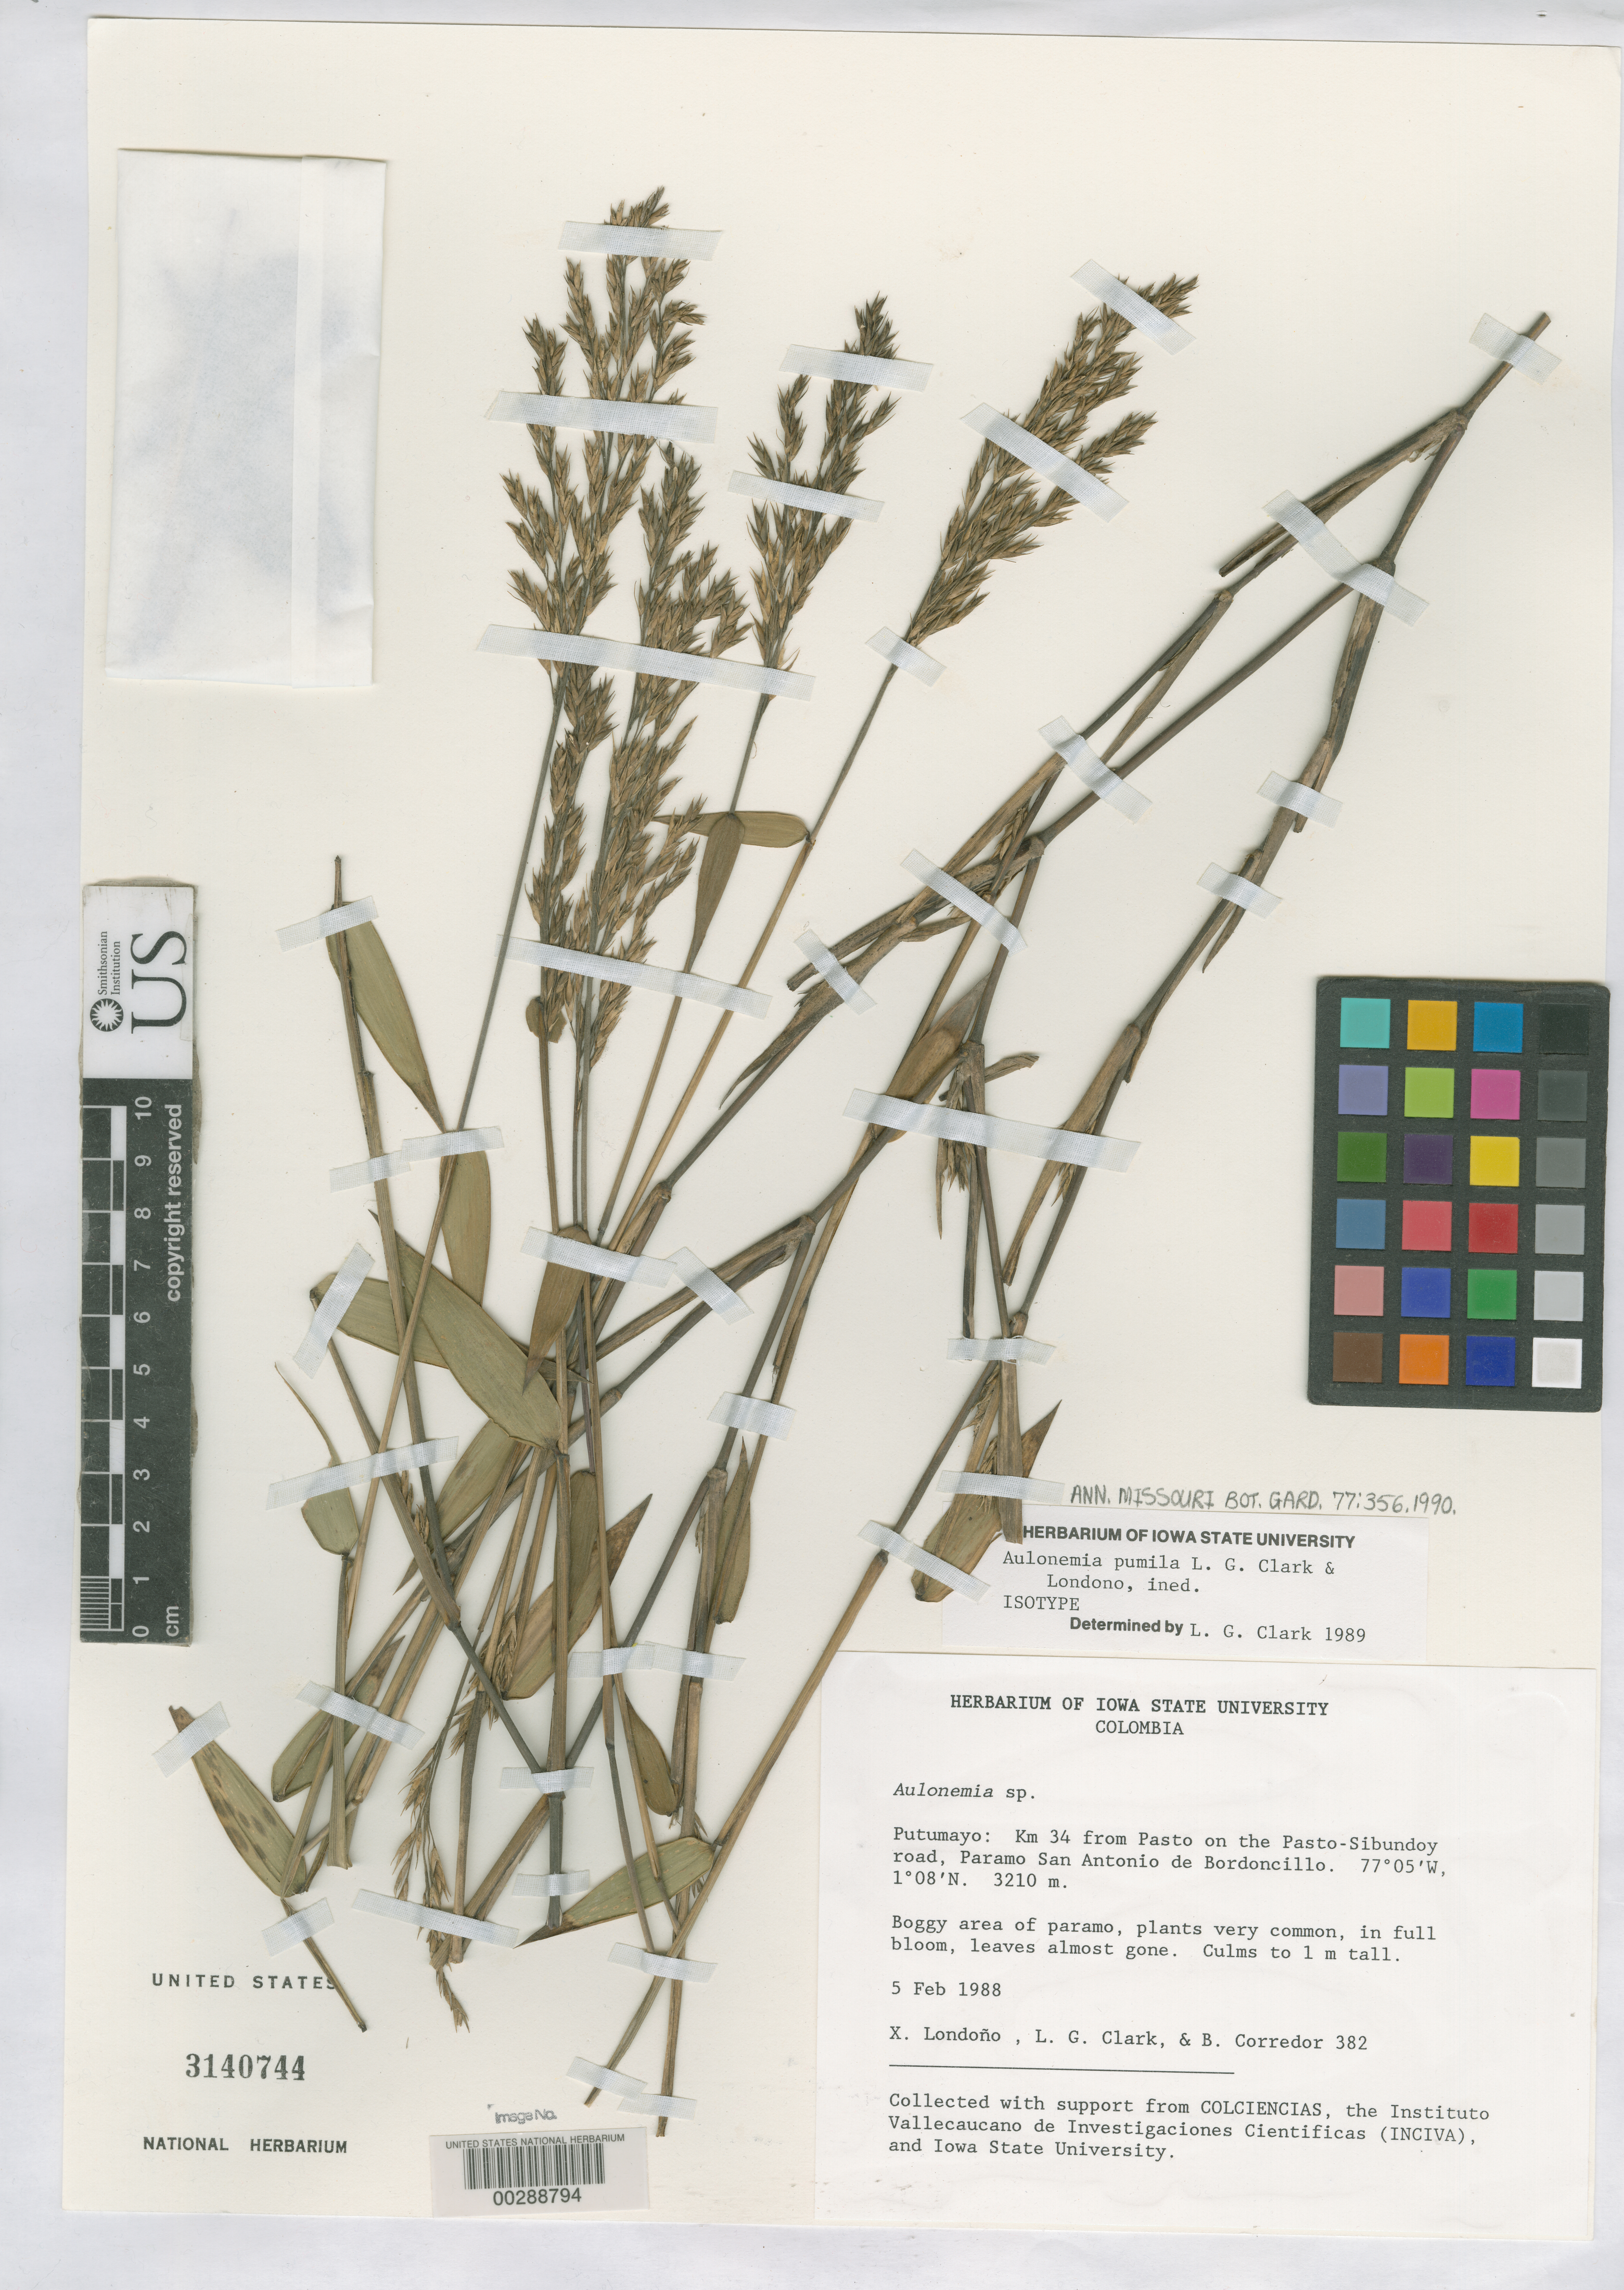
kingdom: Plantae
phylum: Tracheophyta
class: Liliopsida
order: Poales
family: Poaceae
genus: Aulonemia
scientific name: Aulonemia pumila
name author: L.G. Clark & Londoño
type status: Isotype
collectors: X. Londoño, L. G. Clark & B. Corredor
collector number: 382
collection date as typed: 05 Feb 1988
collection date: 1988-02-05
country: Colombia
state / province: Putumayo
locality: Km 34 from Pasto on Pasto-Sibundoy road, Paramo San Antonia de Bordoncillo.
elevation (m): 10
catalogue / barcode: US 3140744